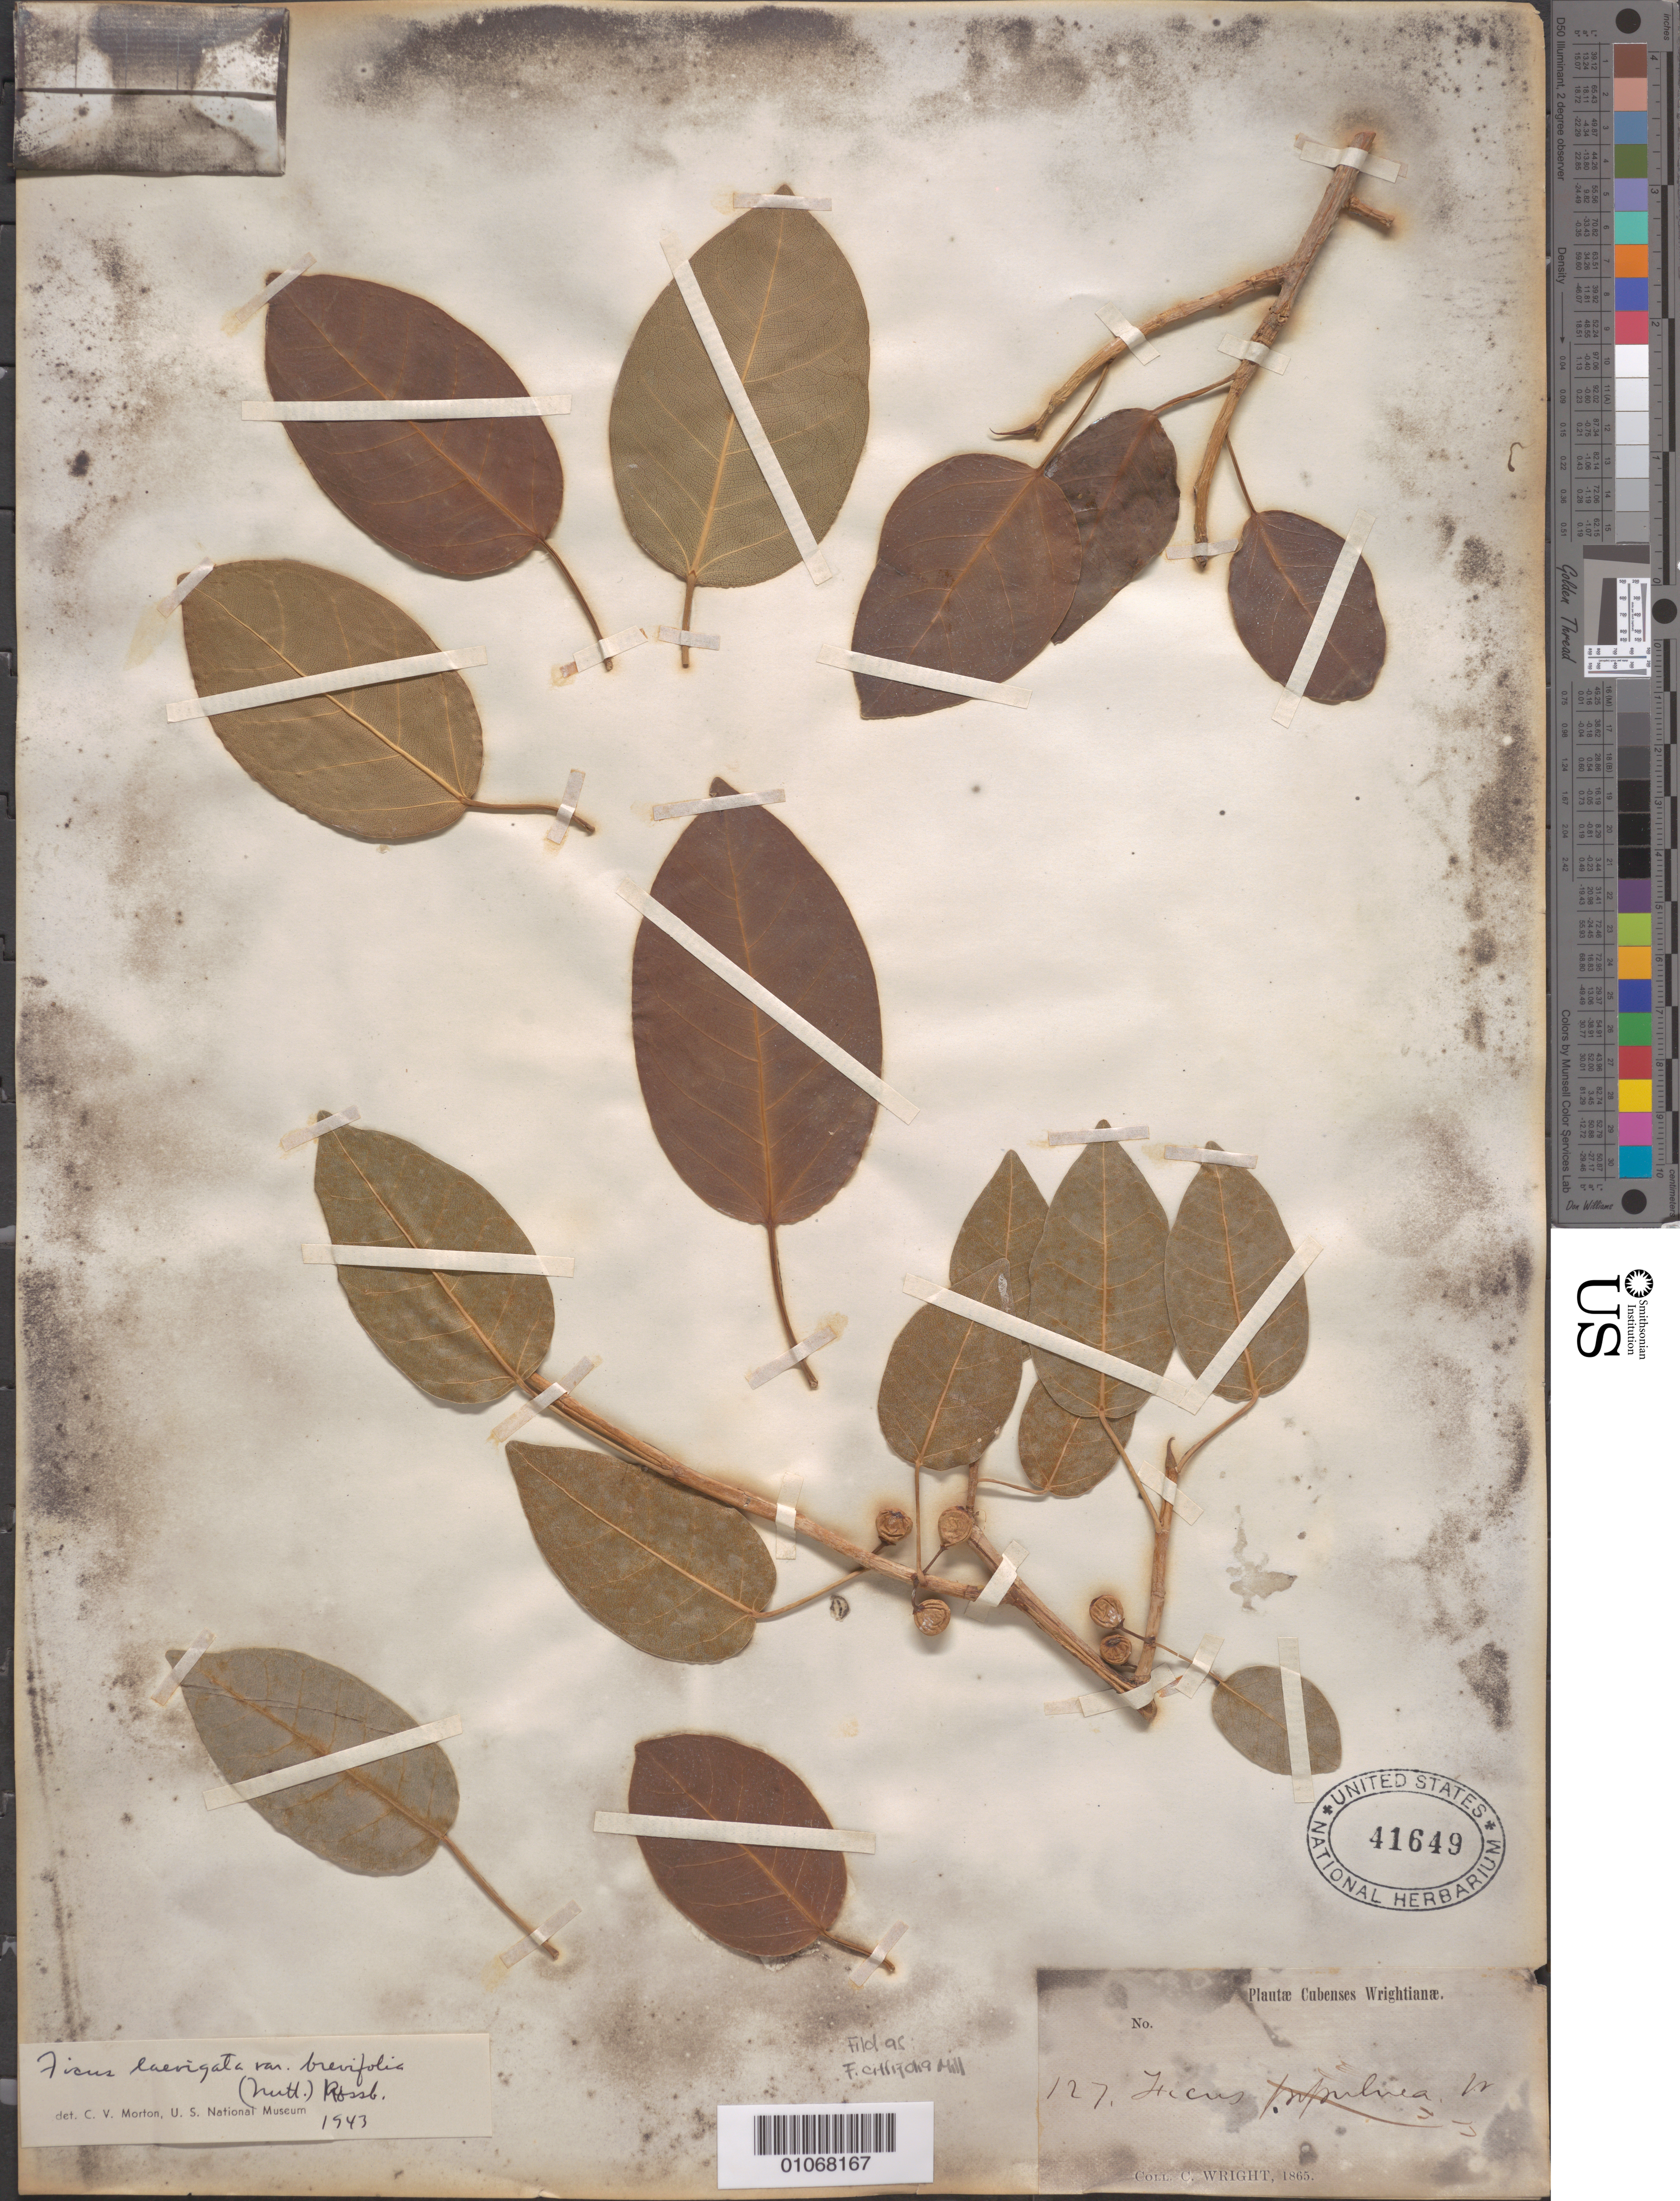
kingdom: Plantae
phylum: Tracheophyta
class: Magnoliopsida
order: Rosales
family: Moraceae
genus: Ficus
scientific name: Ficus citrifolia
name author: Mill.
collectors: C. Wright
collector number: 127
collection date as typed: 01 Jan 1865 to 31 Aug 1865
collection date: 1865-01-01/1865-08-31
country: Cuba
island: Cuba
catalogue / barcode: US 41649